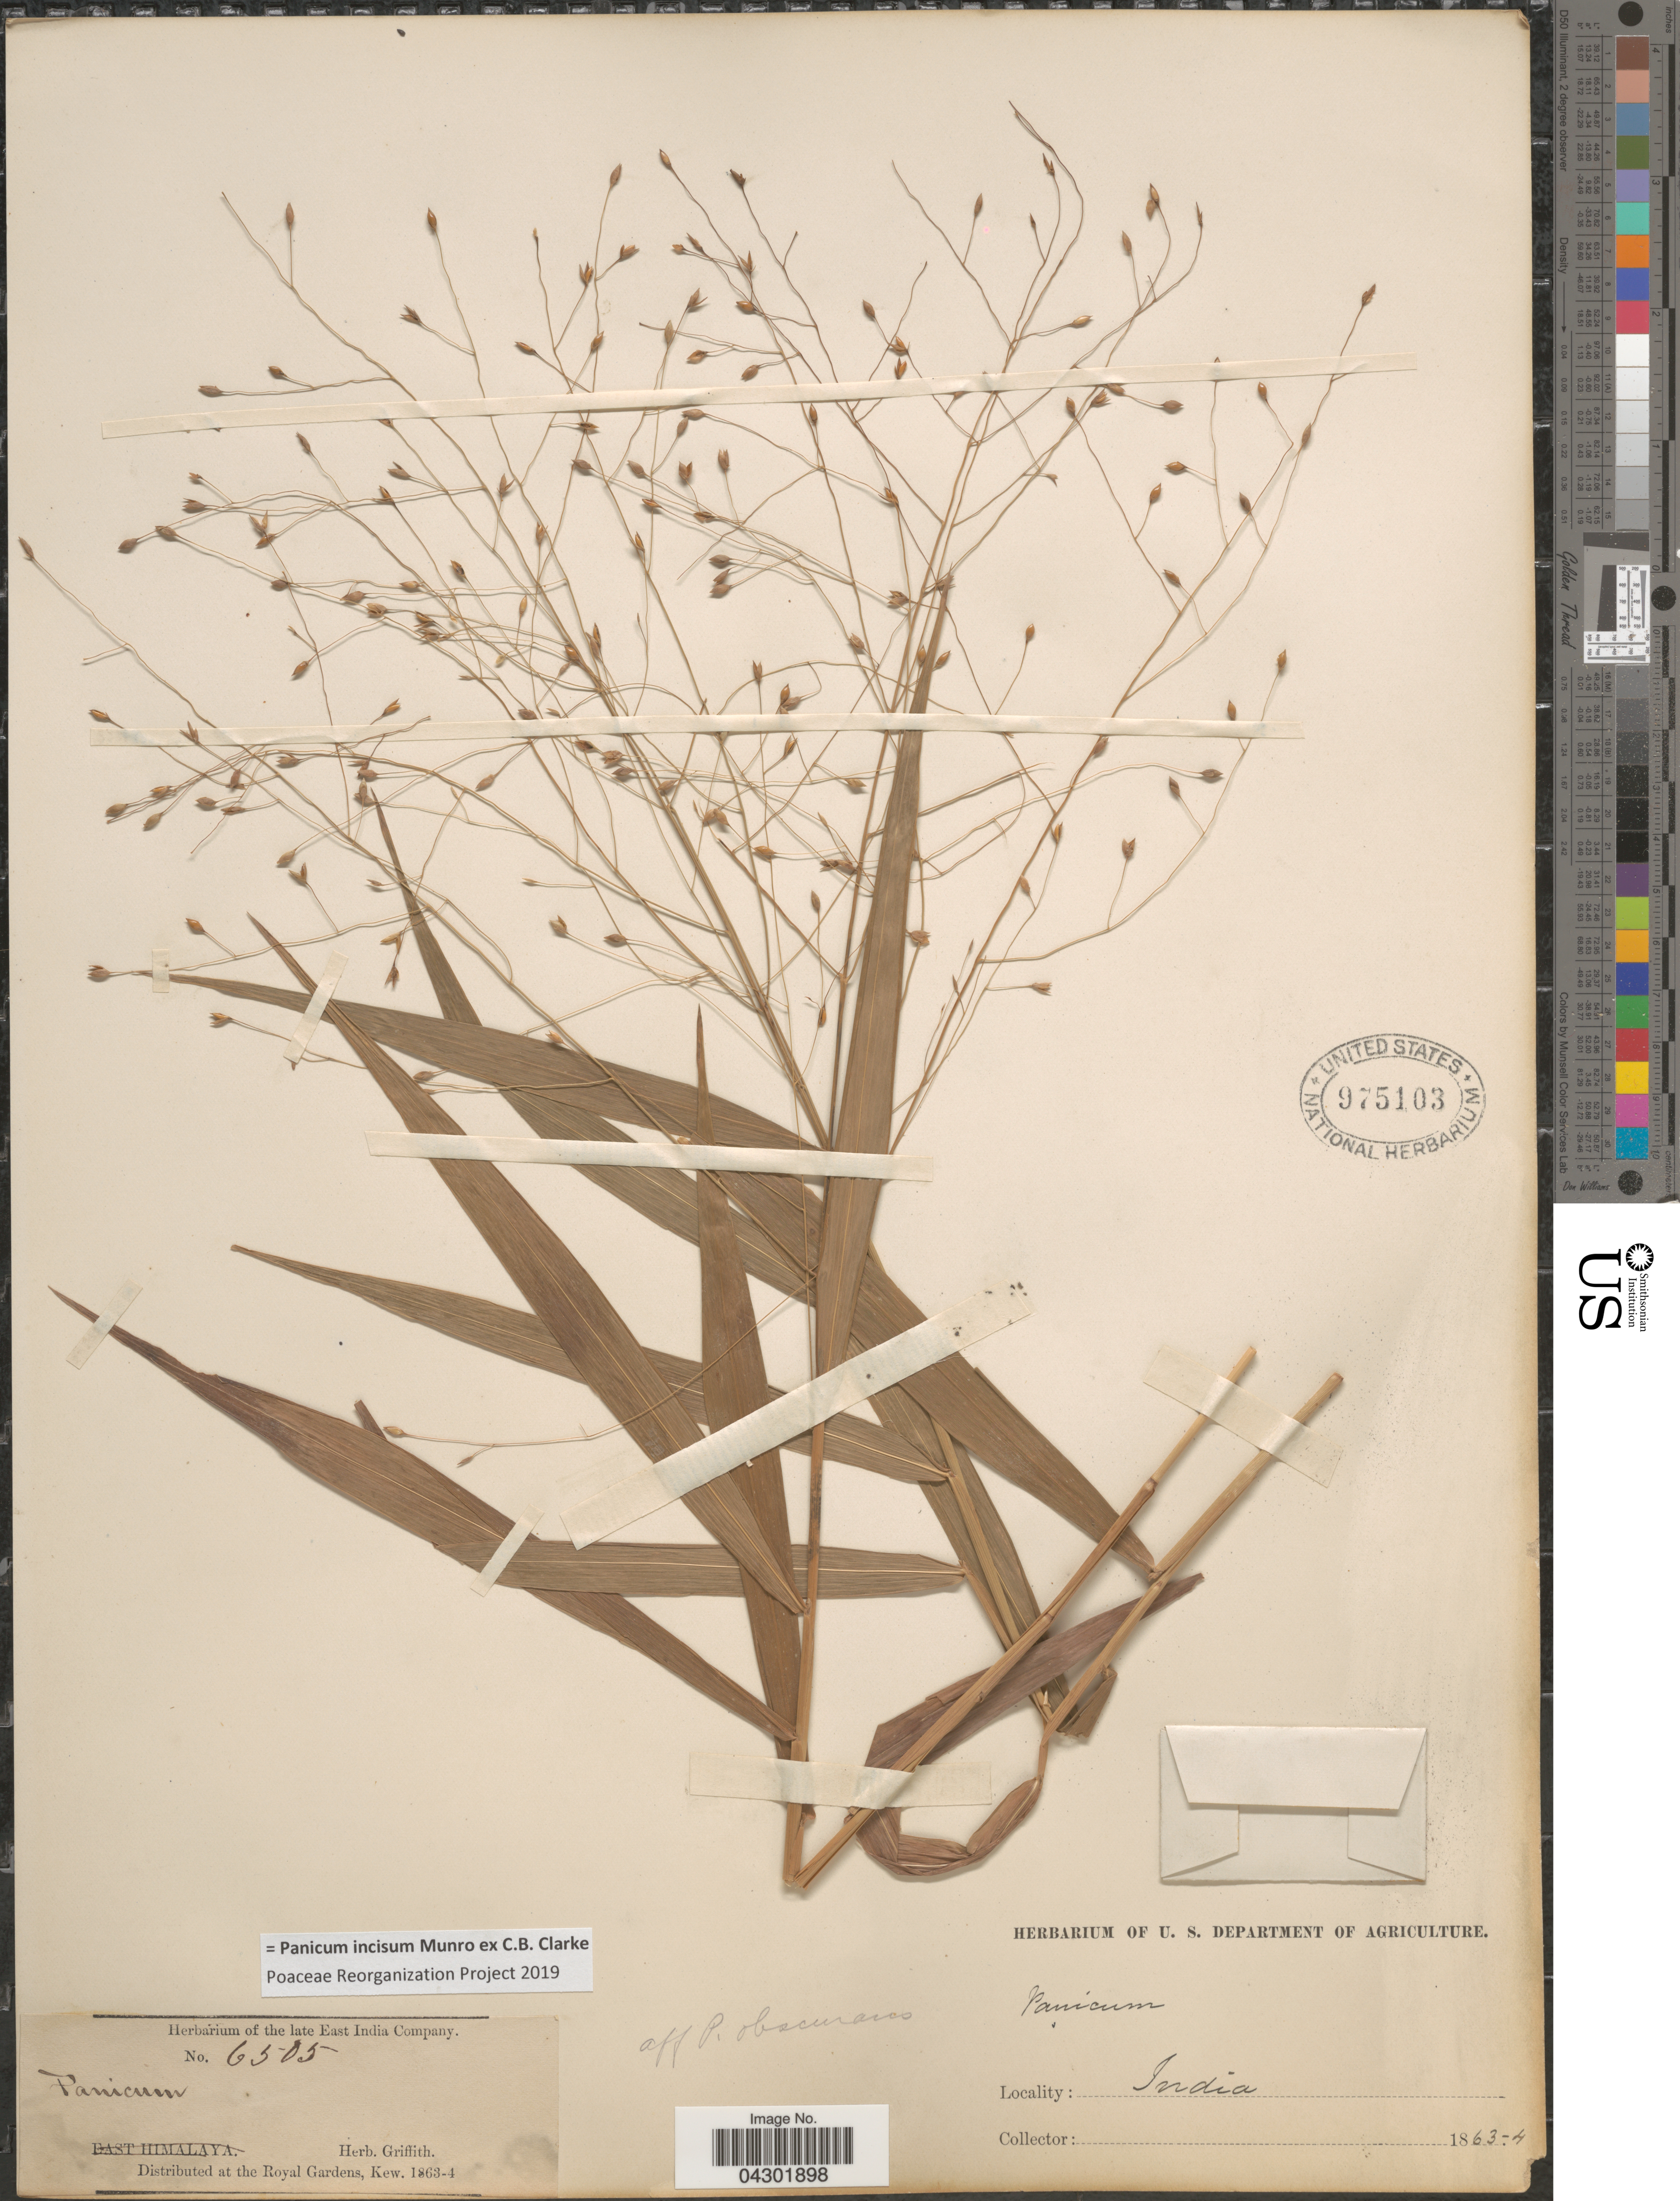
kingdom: Plantae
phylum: Tracheophyta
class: Liliopsida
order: Poales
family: Poaceae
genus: Panicum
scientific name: Panicum incisum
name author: Munro ex C.B. Clarke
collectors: ex herb. Griffith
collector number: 6505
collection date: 1863/1864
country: India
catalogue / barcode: US 975103